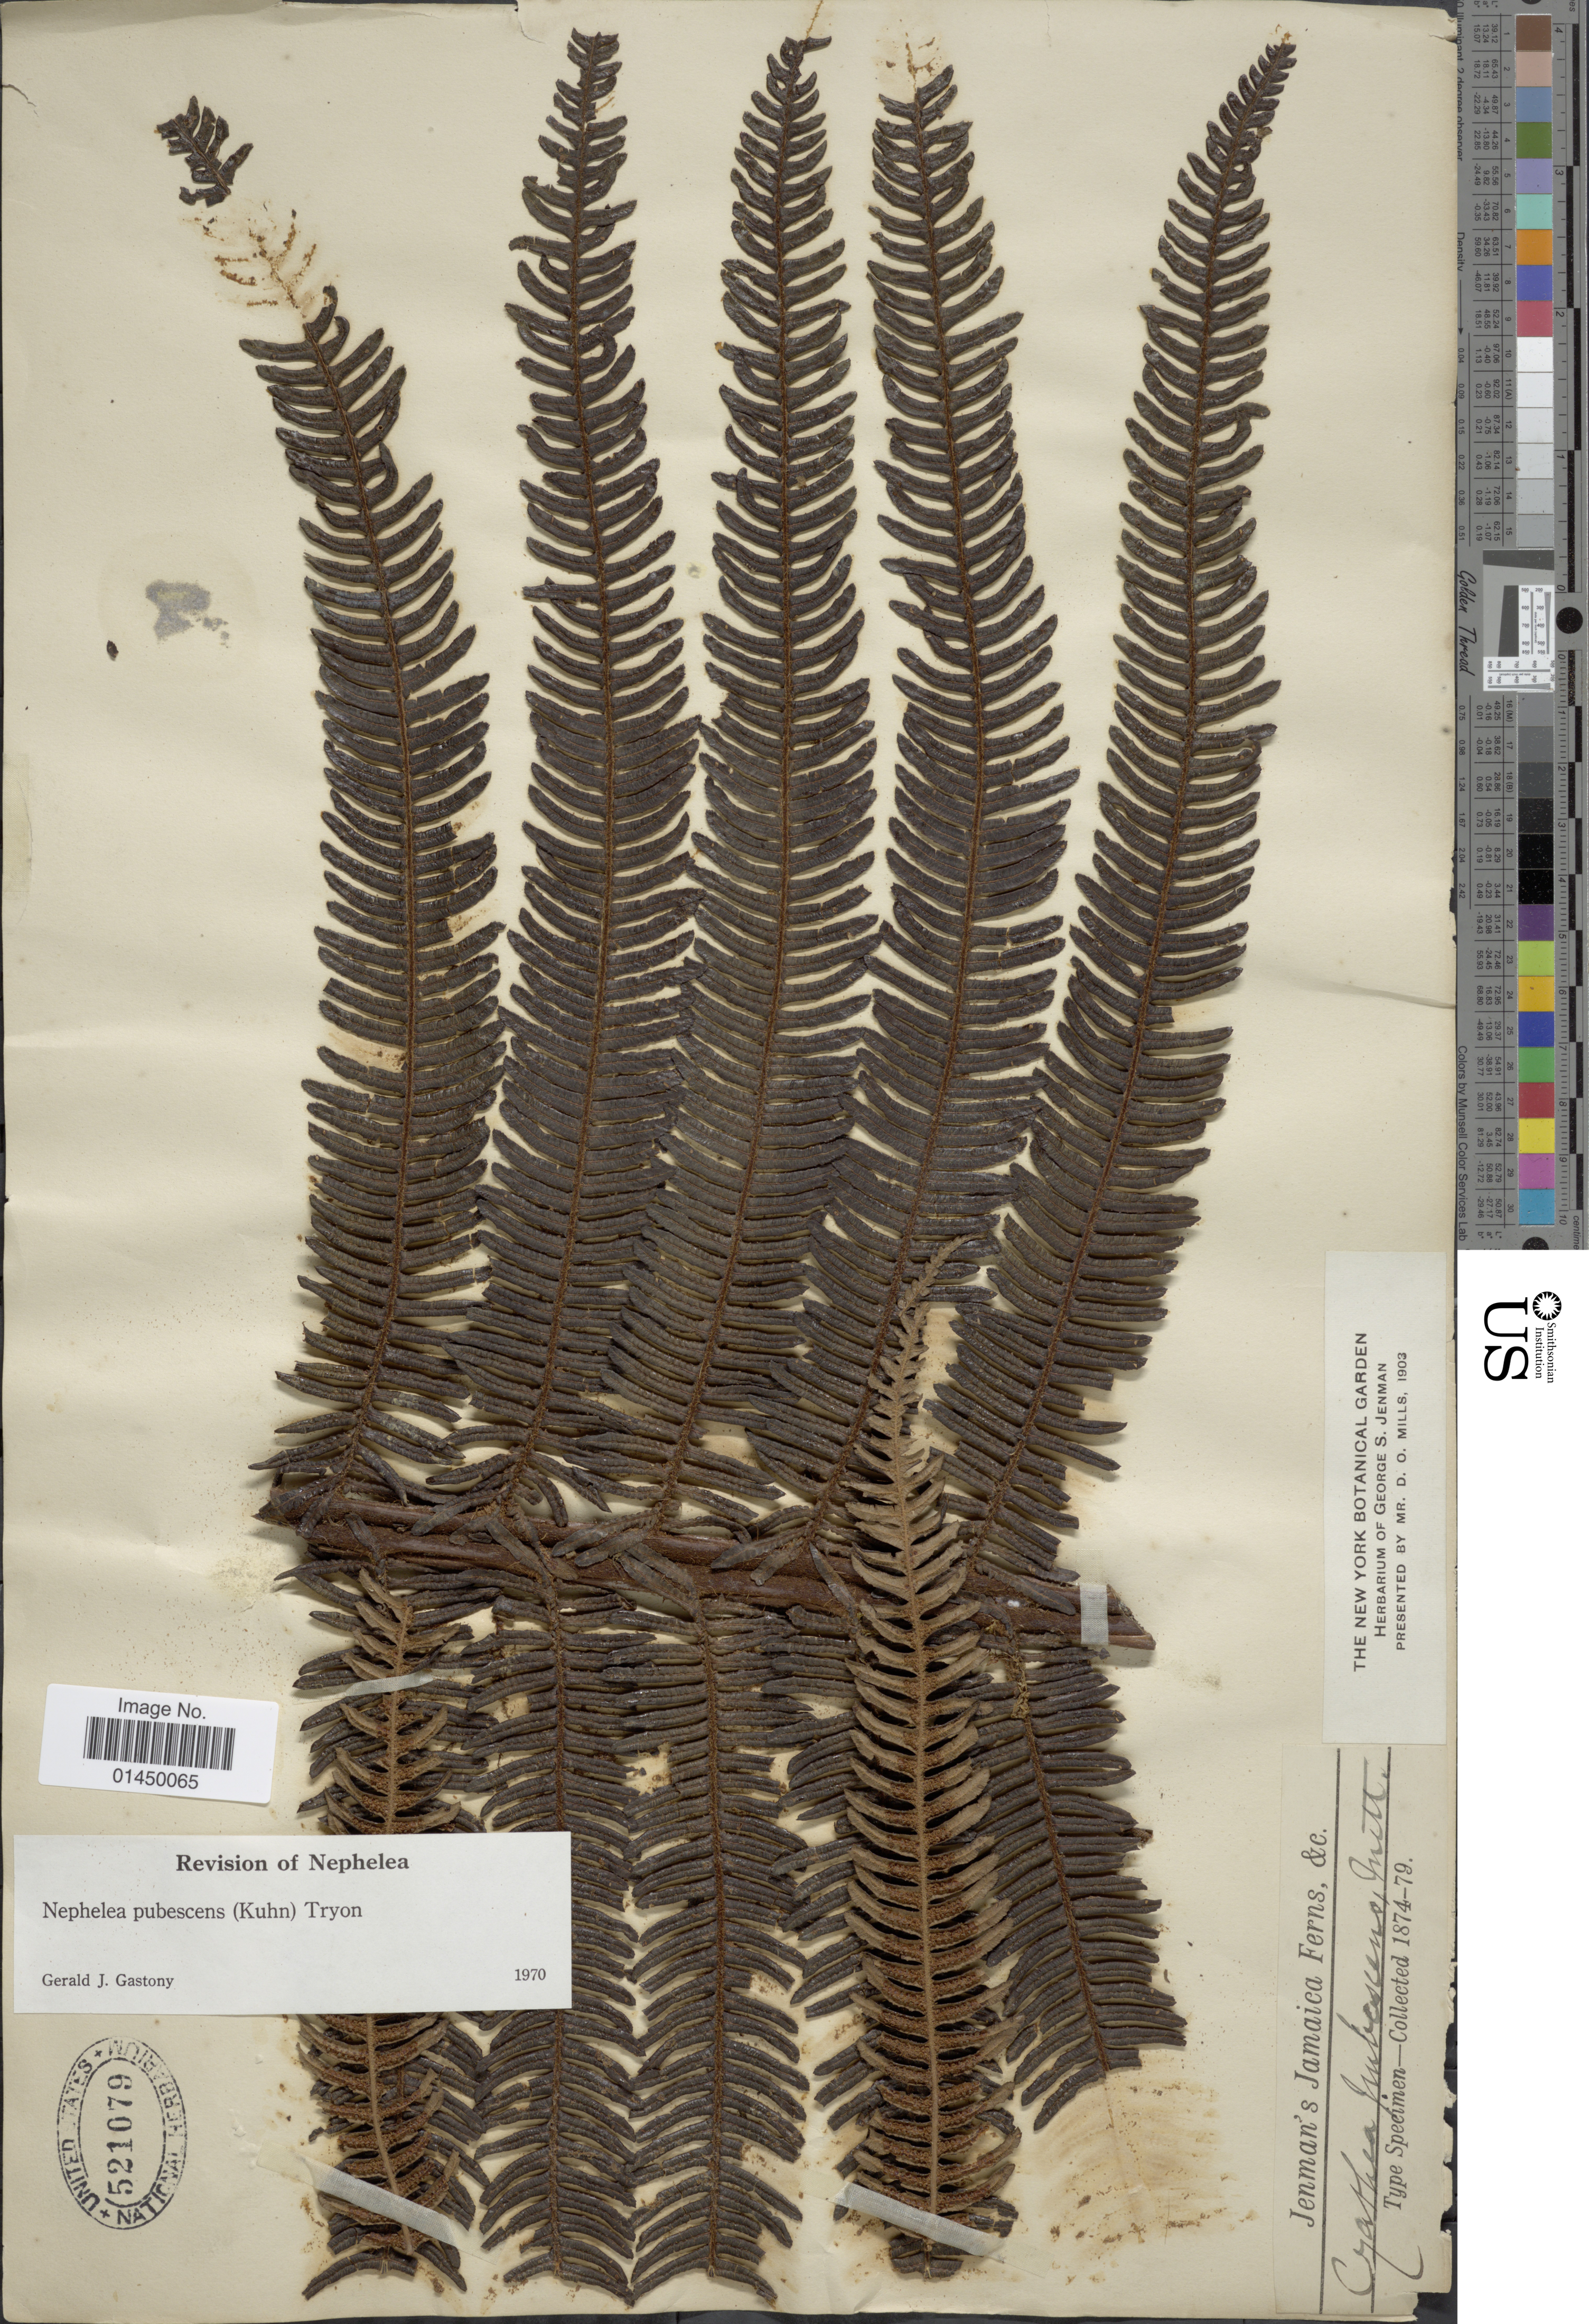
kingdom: Plantae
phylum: Tracheophyta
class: Polypodiopsida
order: Cyatheales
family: Cyatheaceae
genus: Cyathea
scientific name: Cyathea bipinnatifida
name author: (Baker) Domin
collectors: G. S. Jenman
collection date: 1874/1879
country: Jamaica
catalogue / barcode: US 521079